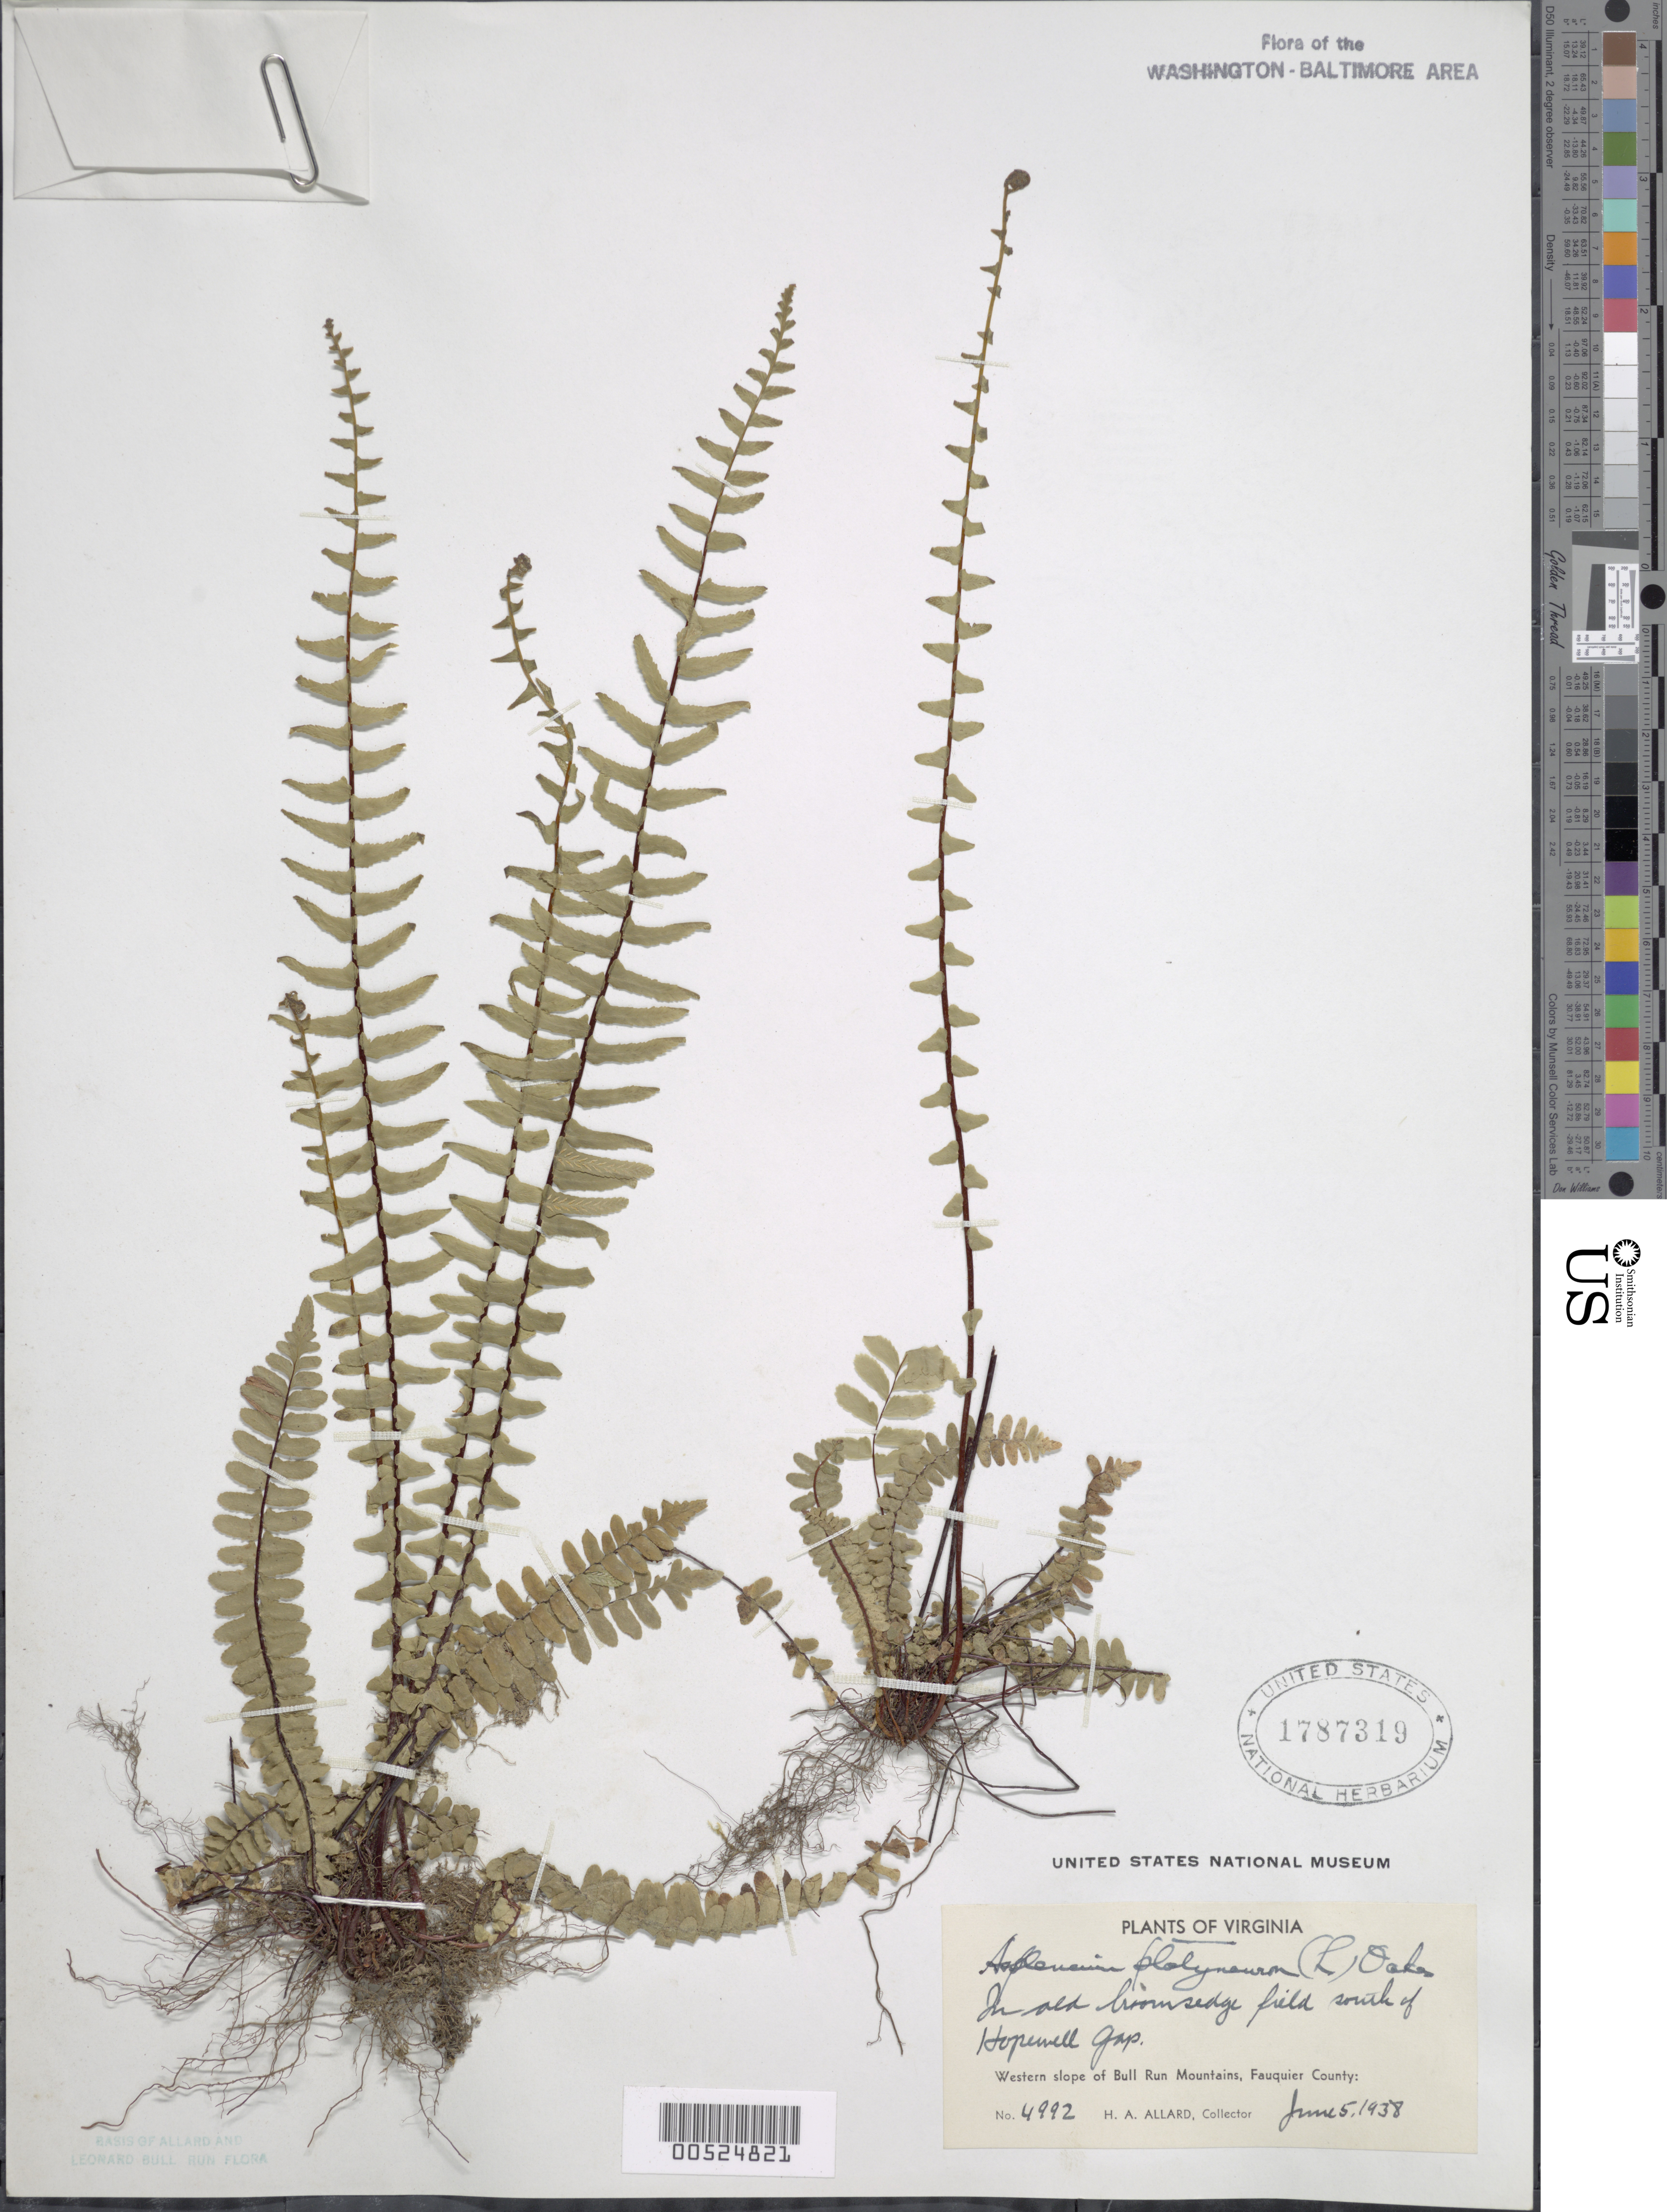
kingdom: Plantae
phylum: Tracheophyta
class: Polypodiopsida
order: Polypodiales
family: Aspleniaceae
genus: Asplenium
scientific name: Asplenium platyneuron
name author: (L.) Britton, Stearns & Poggenb.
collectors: H. A. Allard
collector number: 4992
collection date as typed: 05 Jun 1938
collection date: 1938-06-05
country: United States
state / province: Virginia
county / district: Fauquier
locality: Hopewell Gap, S of, W slope of Bull Run Mountains Bull Run Mts.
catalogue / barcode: US 1787319